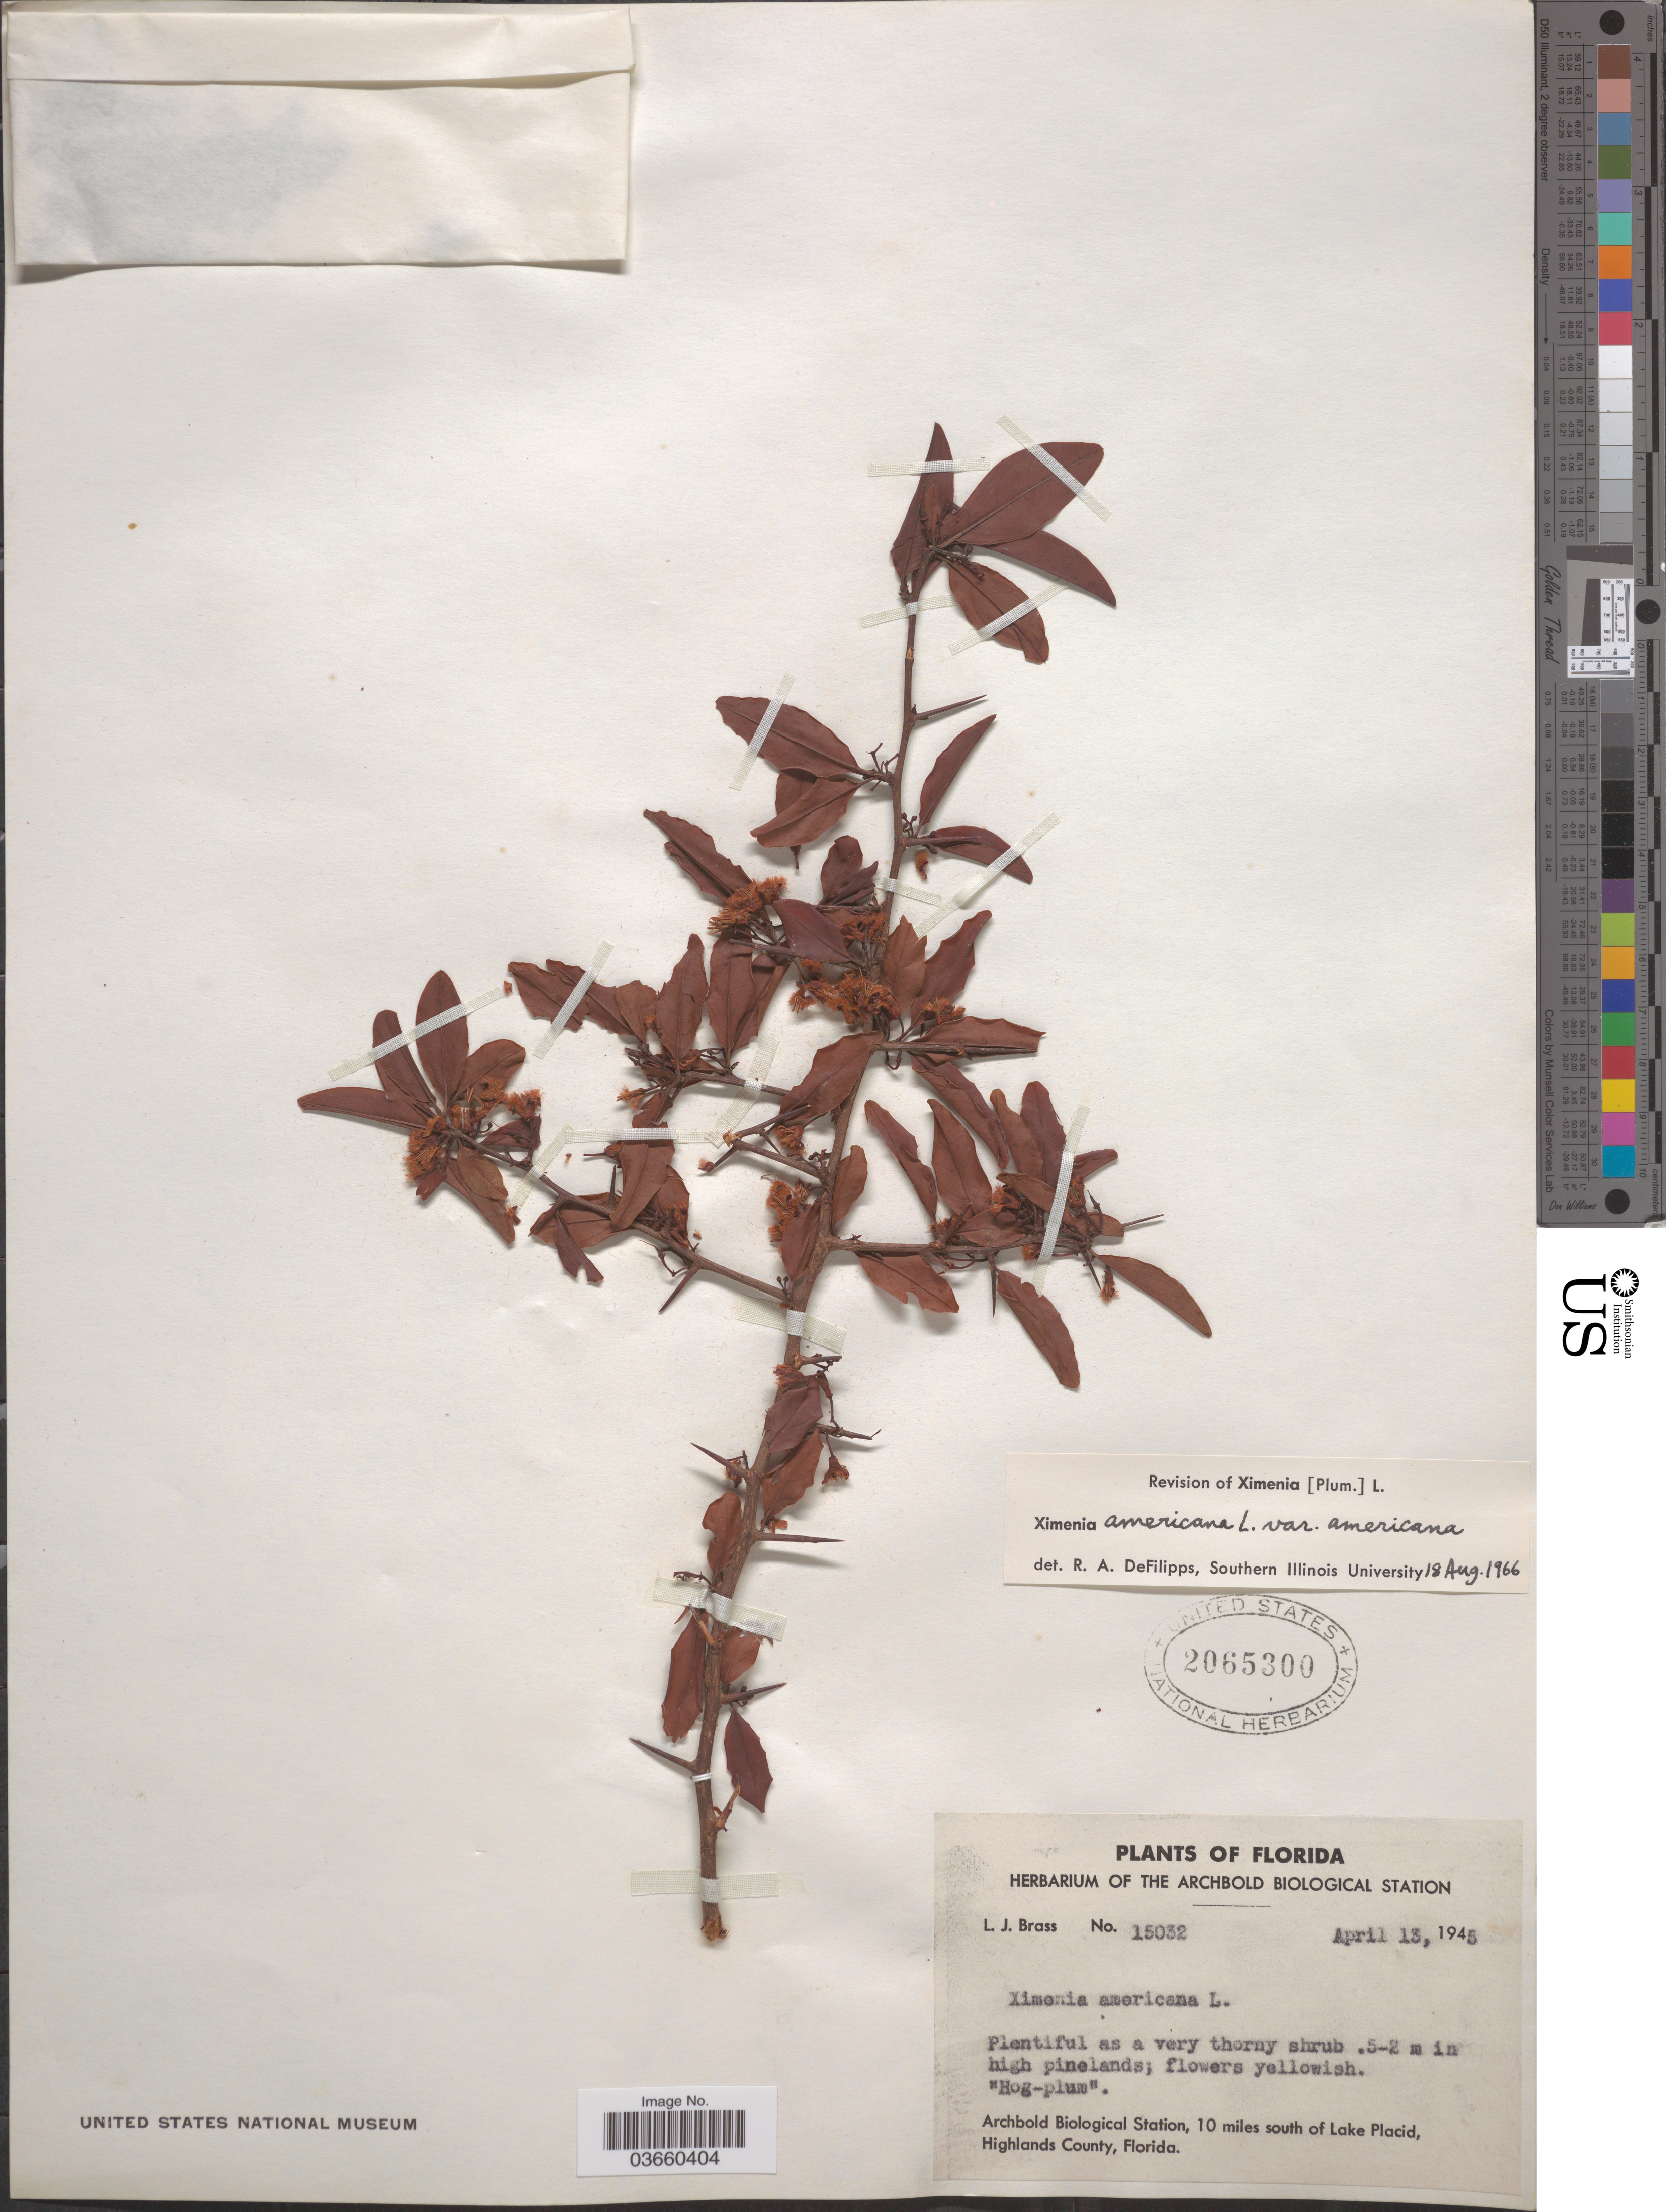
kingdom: Plantae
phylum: Tracheophyta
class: Magnoliopsida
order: Santalales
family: Ximeniaceae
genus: Ximenia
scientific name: Ximenia americana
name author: L.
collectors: L. J. Brass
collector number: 15032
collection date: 1945-04-13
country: United States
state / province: Florida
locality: Archbold Biological Station, 10 miles south of Lake Placid, Highlands County.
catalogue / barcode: US 2065300